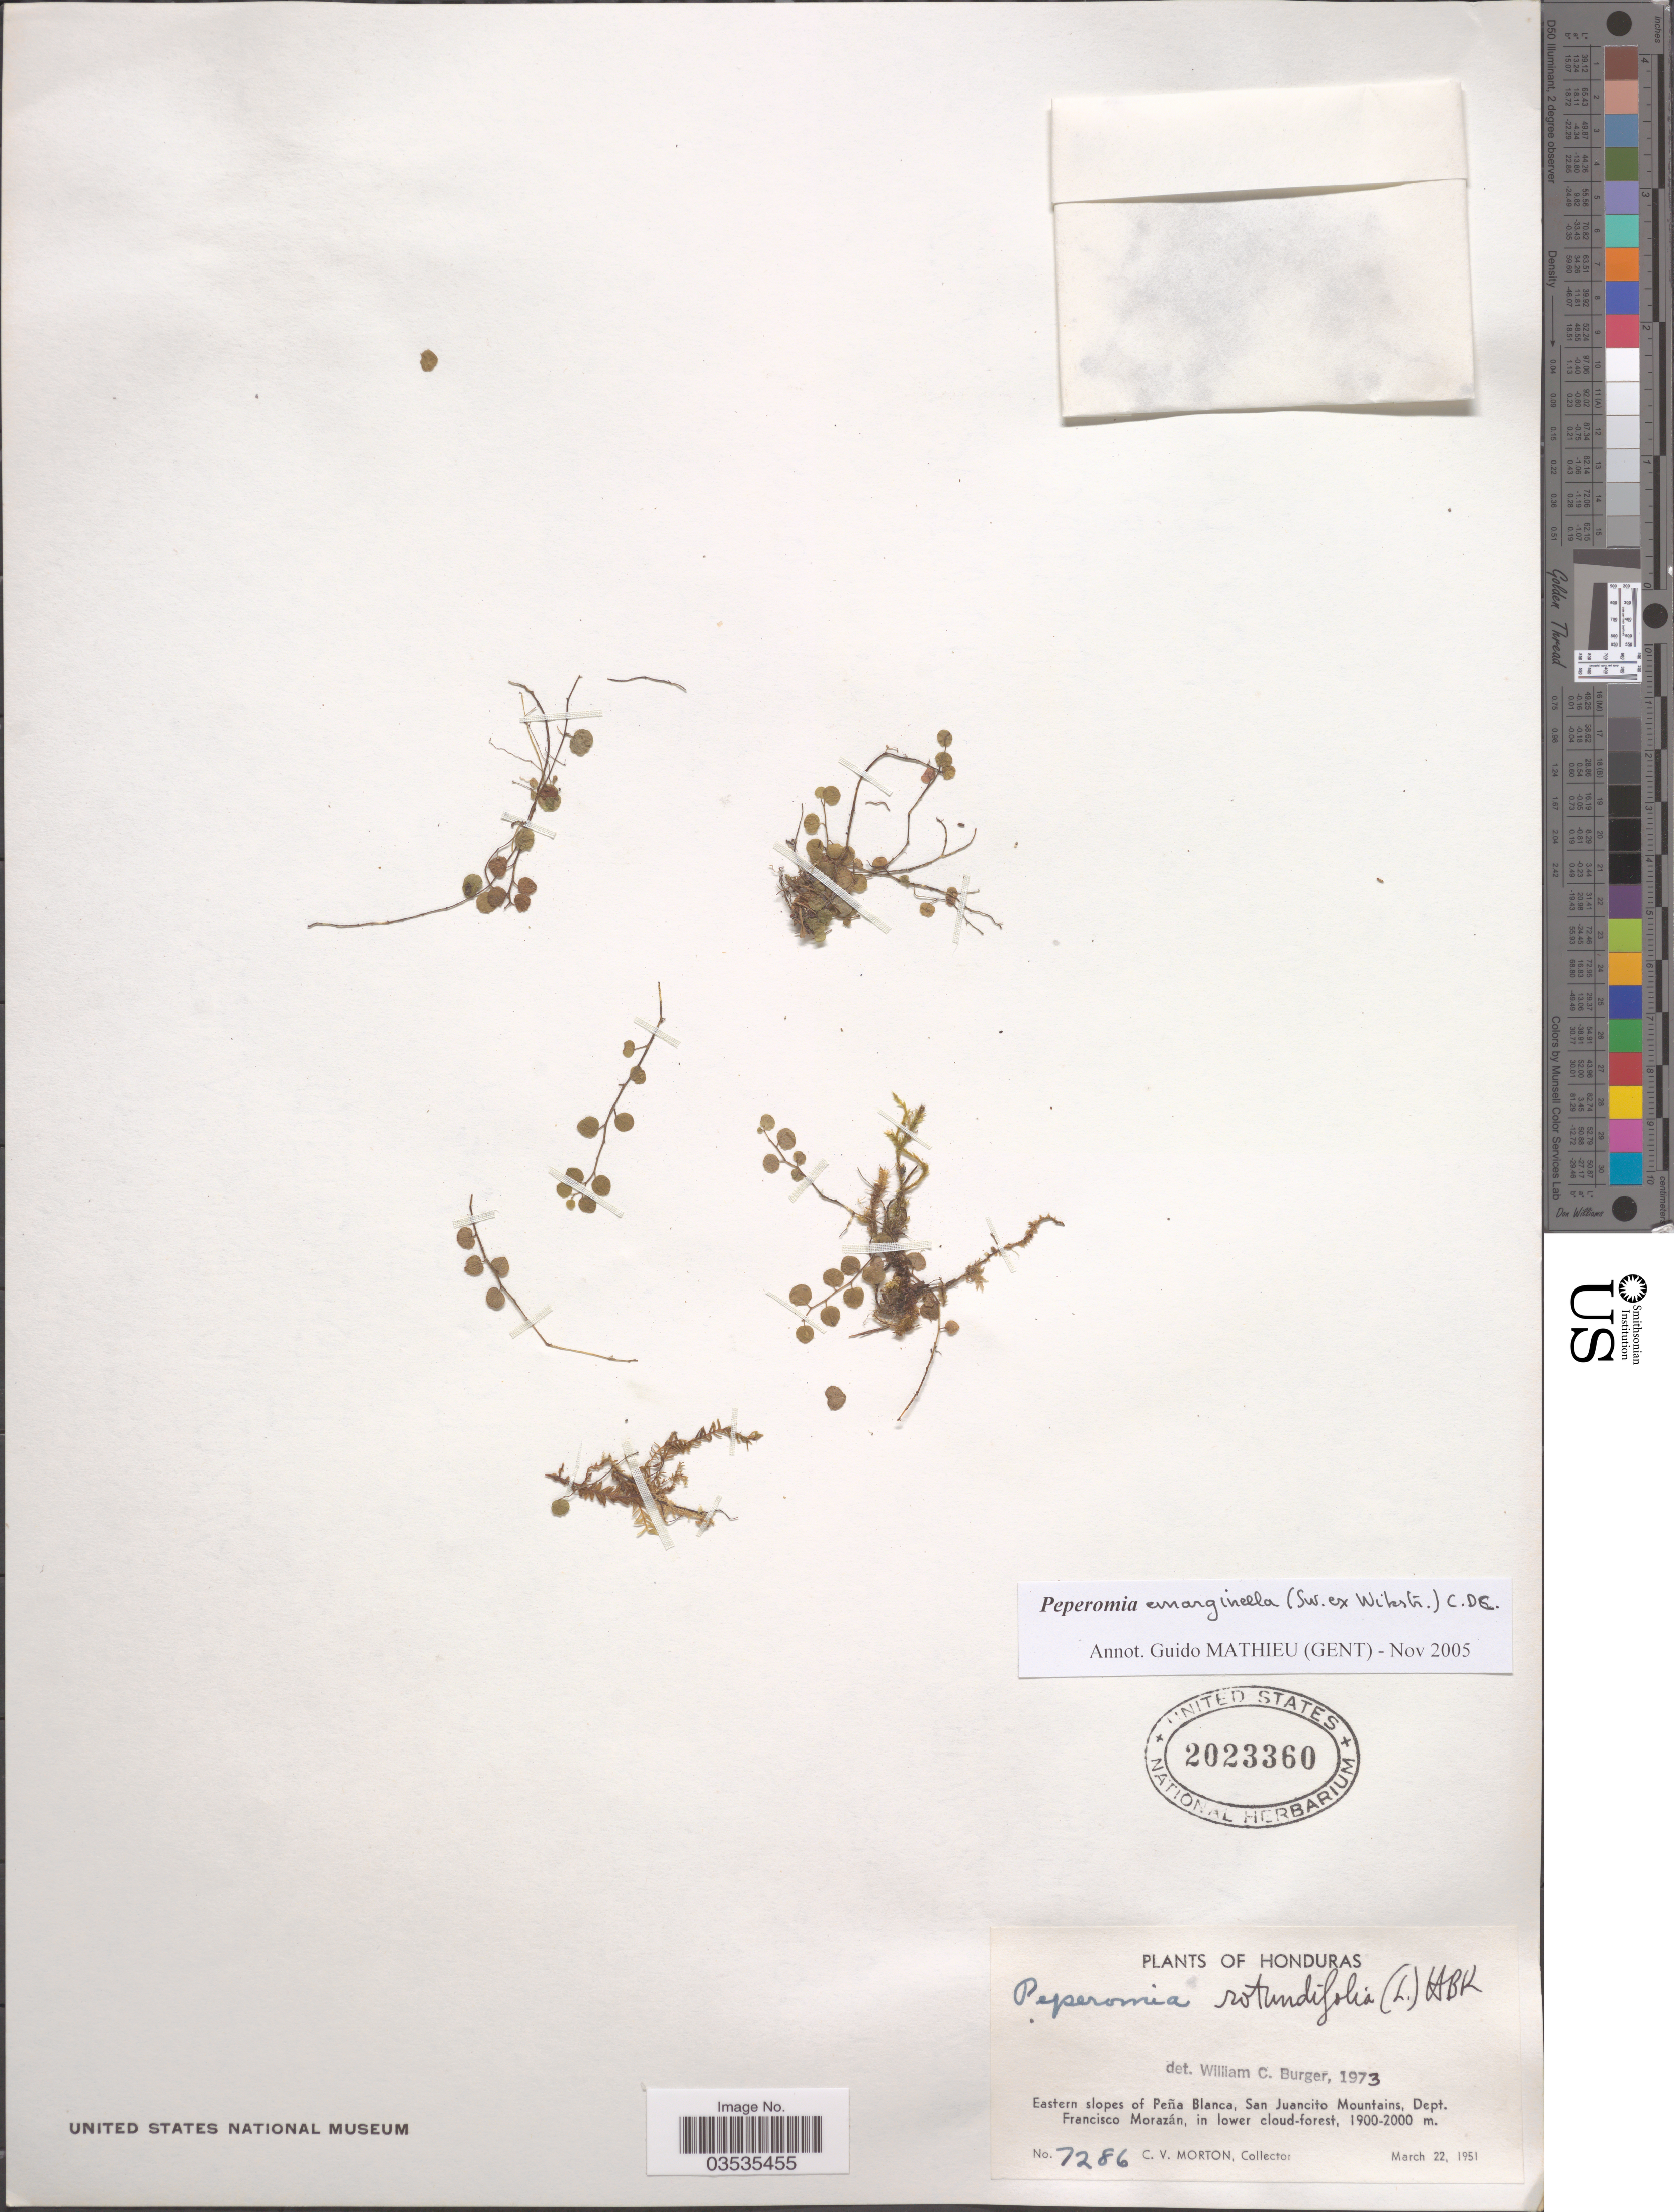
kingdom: Plantae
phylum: Tracheophyta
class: Magnoliopsida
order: Piperales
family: Piperaceae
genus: Peperomia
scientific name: Peperomia emarginella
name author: (Sw. ex Wikstr.) C. DC.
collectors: C. V. Morton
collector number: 7286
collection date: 1951-03-22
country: Honduras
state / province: Fco. Morazán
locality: Eastern slopes of Peña Blanca, San Juancito Mountains, Dept. Francisco Morazán, in lower cloud-forest.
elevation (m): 1900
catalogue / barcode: US 2023360